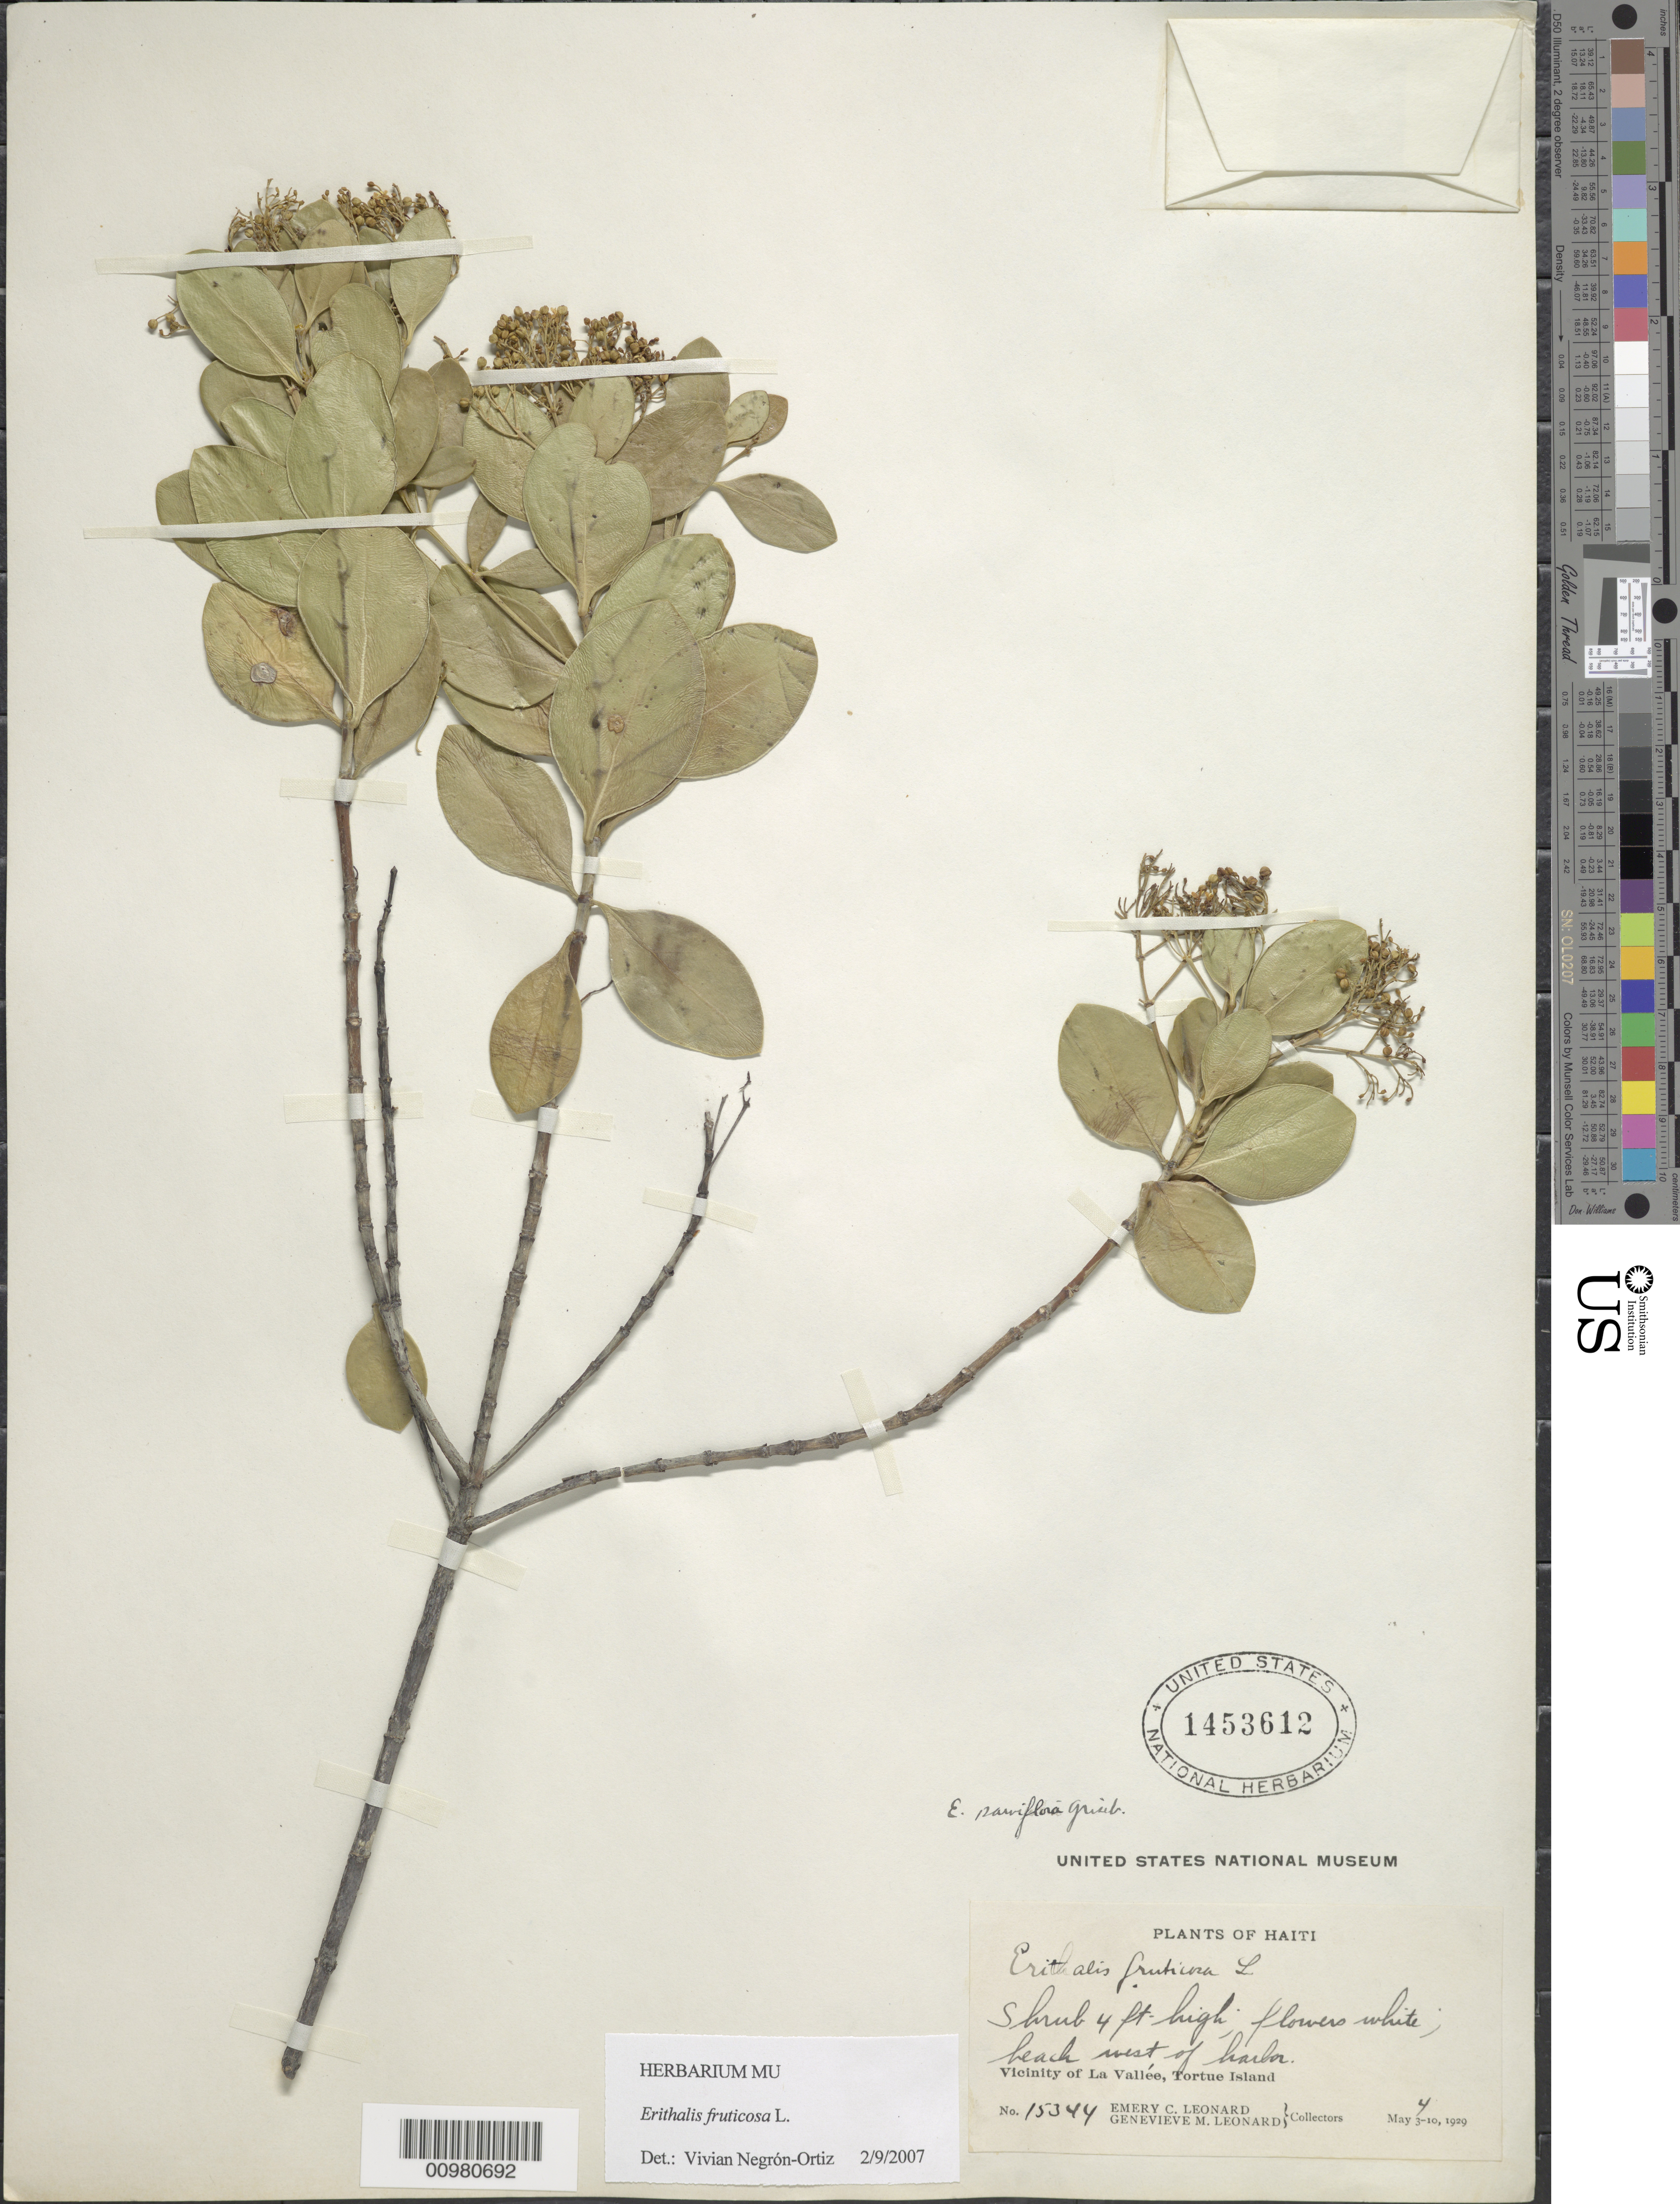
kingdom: Plantae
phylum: Tracheophyta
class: Magnoliopsida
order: Gentianales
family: Rubiaceae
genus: Erithalis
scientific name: Erithalis fruticosa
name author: L.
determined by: Negrón-Ortiz, V.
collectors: E. C. Leonard & G. M. Leonard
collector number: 15344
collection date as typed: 04 May 1929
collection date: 1929-05-04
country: Haiti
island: Tortue Island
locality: Vicinity of La Vallé, west of harbor.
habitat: Beach.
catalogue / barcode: US 1453612